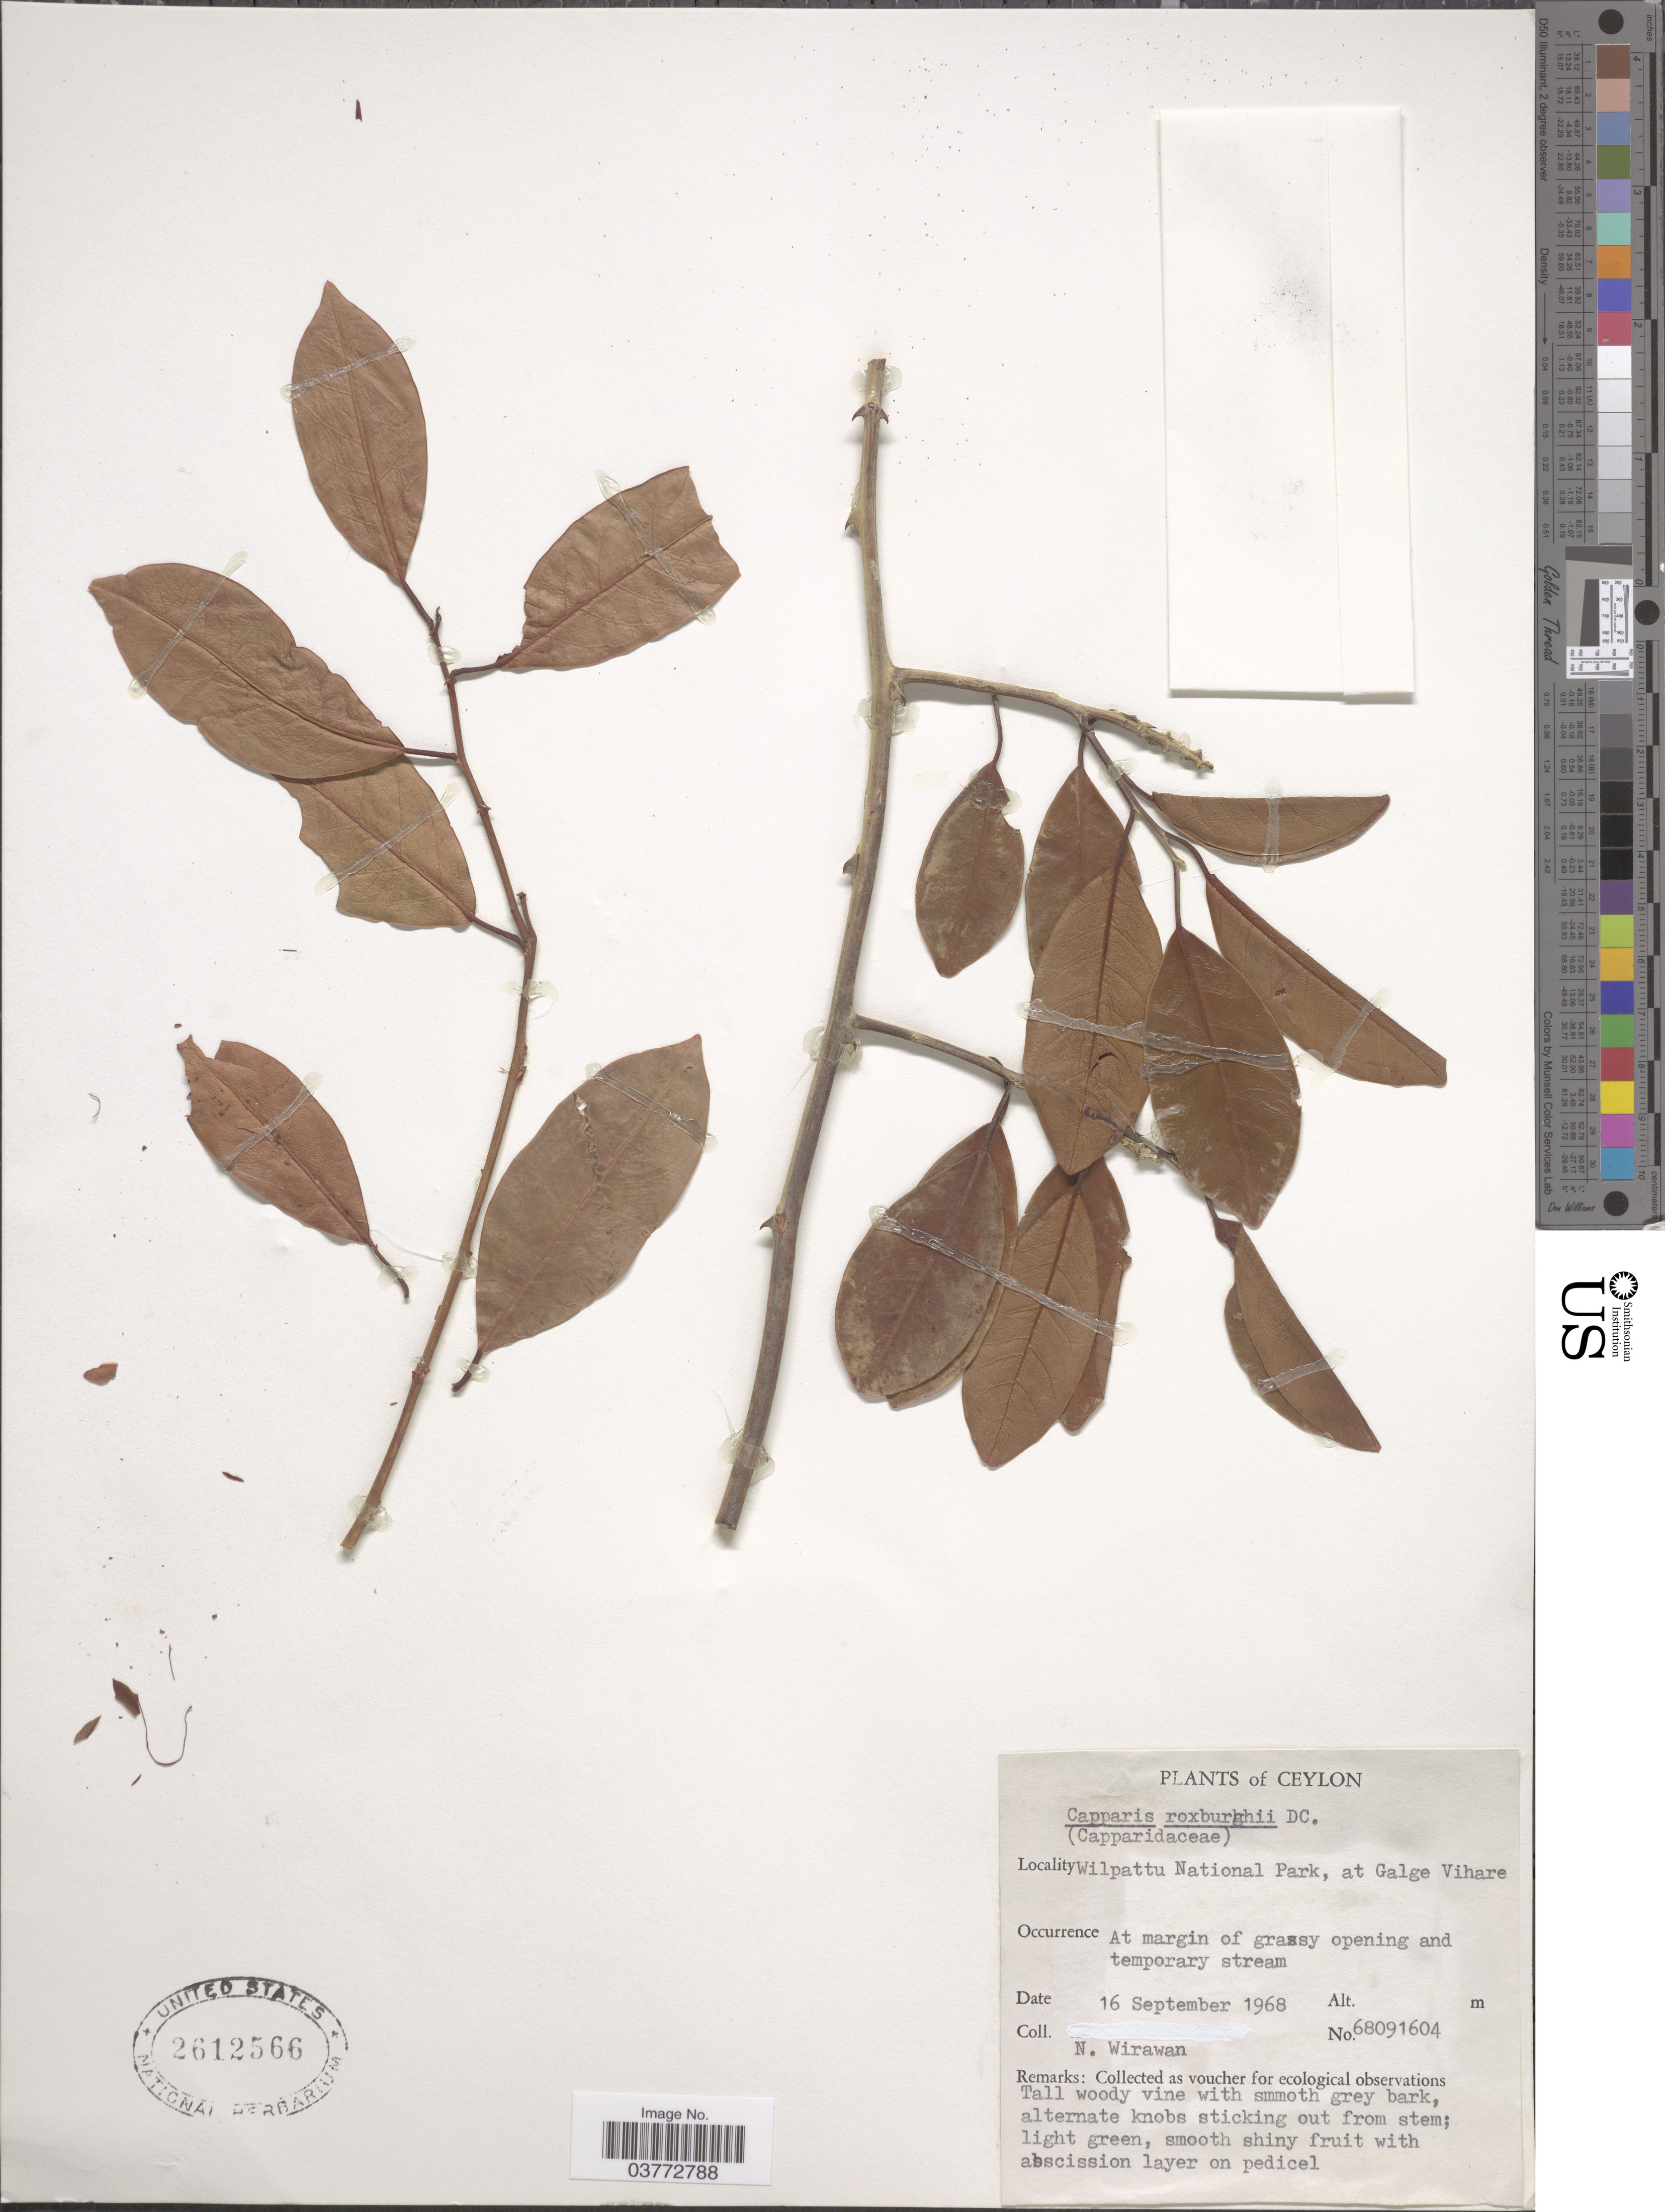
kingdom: Plantae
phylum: Tracheophyta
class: Magnoliopsida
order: Brassicales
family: Capparaceae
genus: Capparis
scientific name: Capparis roxburghii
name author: DC.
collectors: N. Wirawan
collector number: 68091604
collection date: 1968-09-16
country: Sri Lanka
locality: Ceylon. Wilpattu National Park, at Galge Vihare.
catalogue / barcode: US 2612566